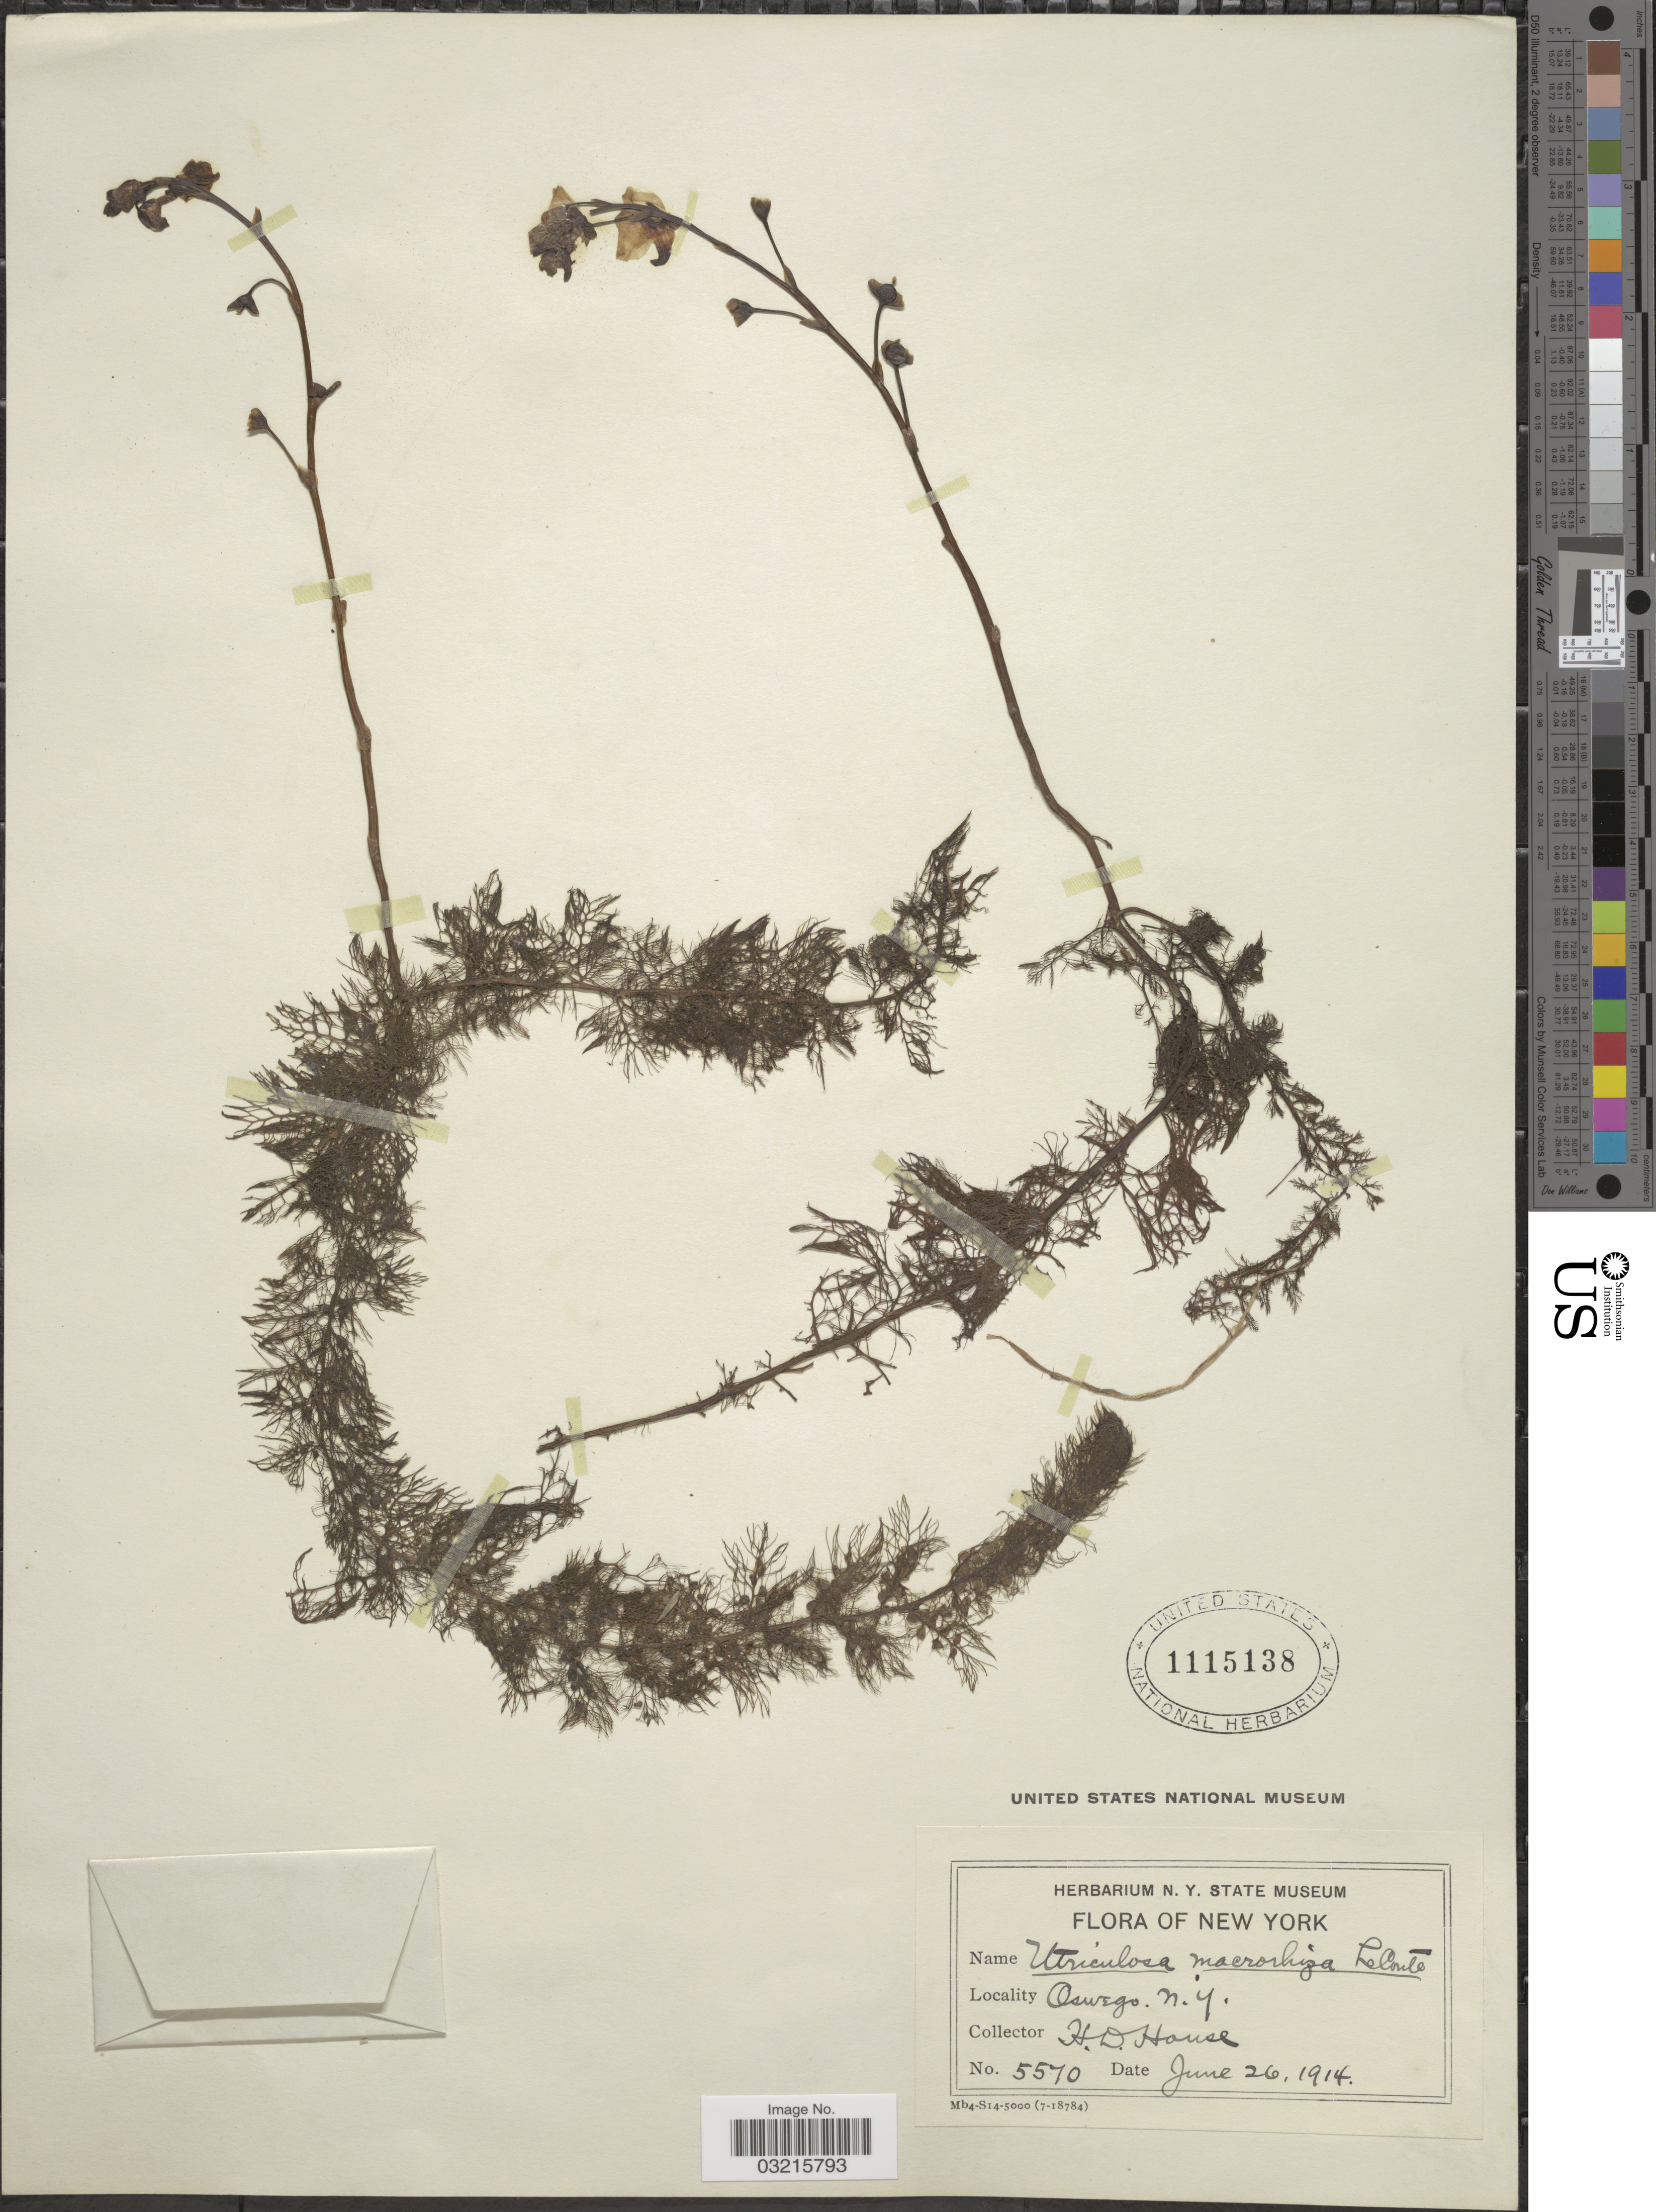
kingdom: Plantae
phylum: Tracheophyta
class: Magnoliopsida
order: Lamiales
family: Lentibulariaceae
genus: Utricularia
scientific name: Utricularia vulgaris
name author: L.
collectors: H. D. House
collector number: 5570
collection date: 1914-06-26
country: United States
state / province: New York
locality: Oswego.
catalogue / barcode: US 1115138